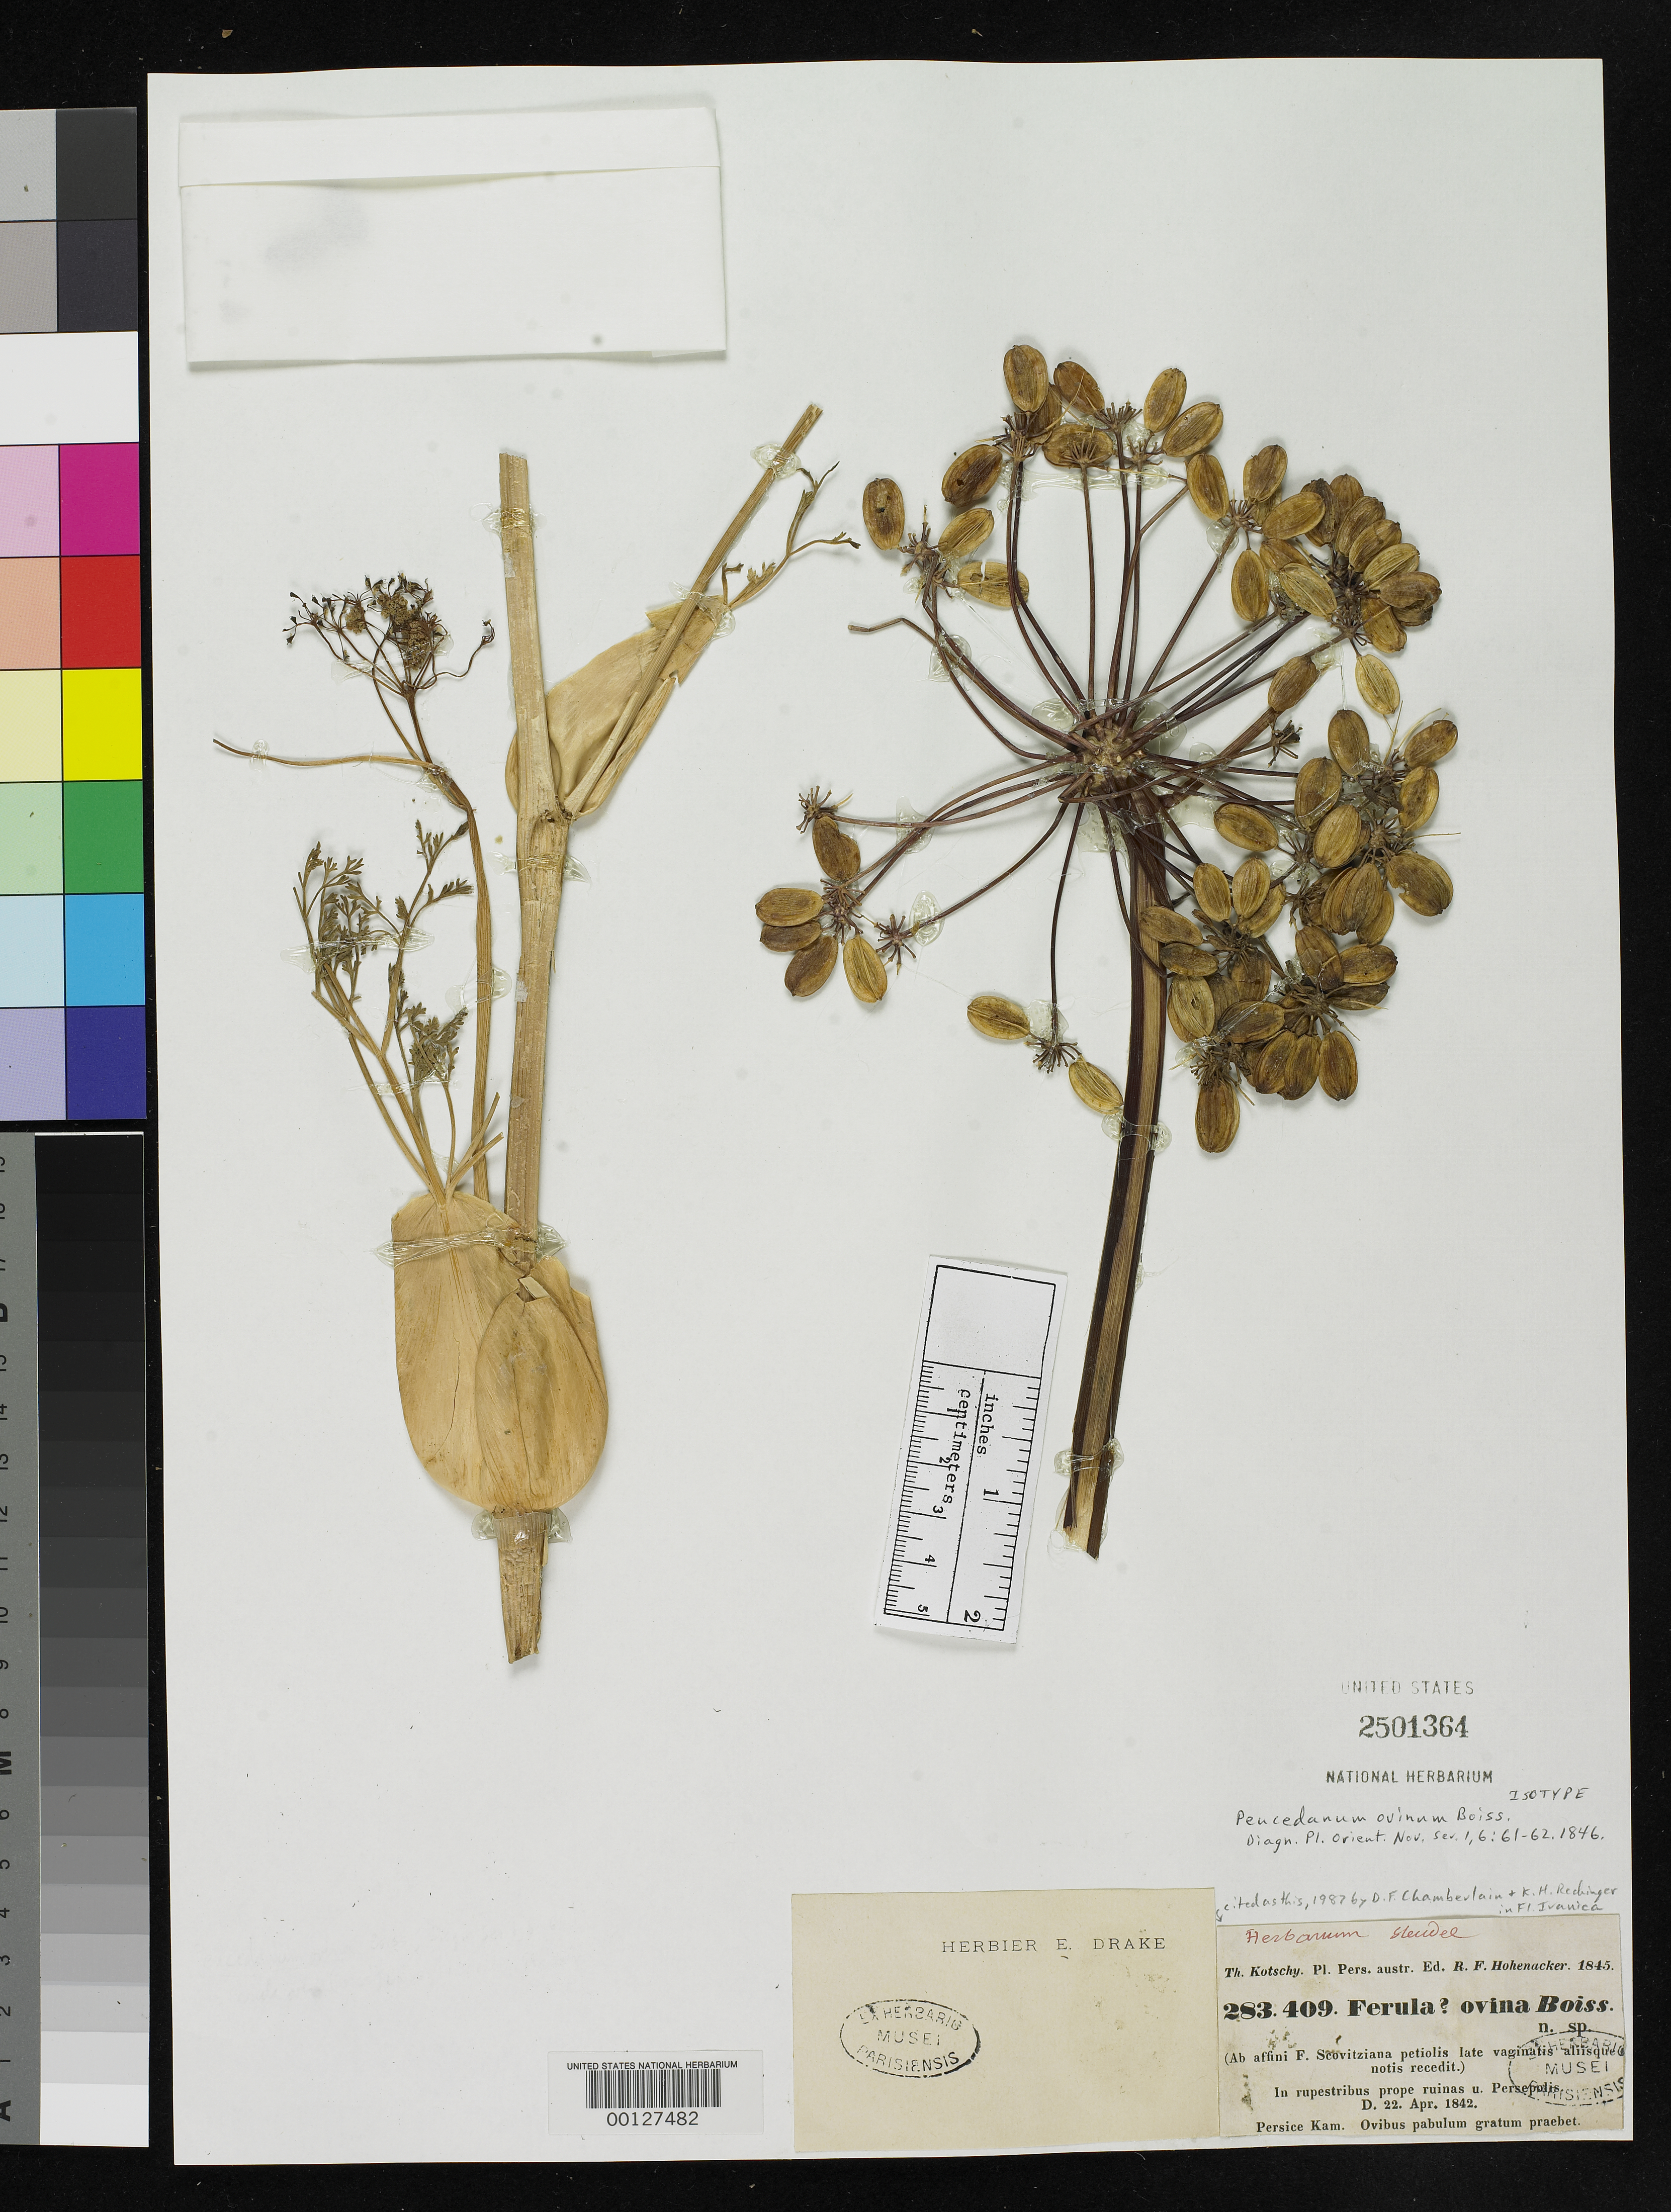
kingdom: Plantae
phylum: Tracheophyta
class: Magnoliopsida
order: Apiales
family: Apiaceae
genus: Peucedanum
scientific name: Peucedanum ovinum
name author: Boiss.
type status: Isotype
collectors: K. G. Kotschy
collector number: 409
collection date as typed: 22 Apr 1842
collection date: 1842-04-22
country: Iran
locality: In rupestribus prope Ruinas u. Persepolis.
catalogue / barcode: US 2501364